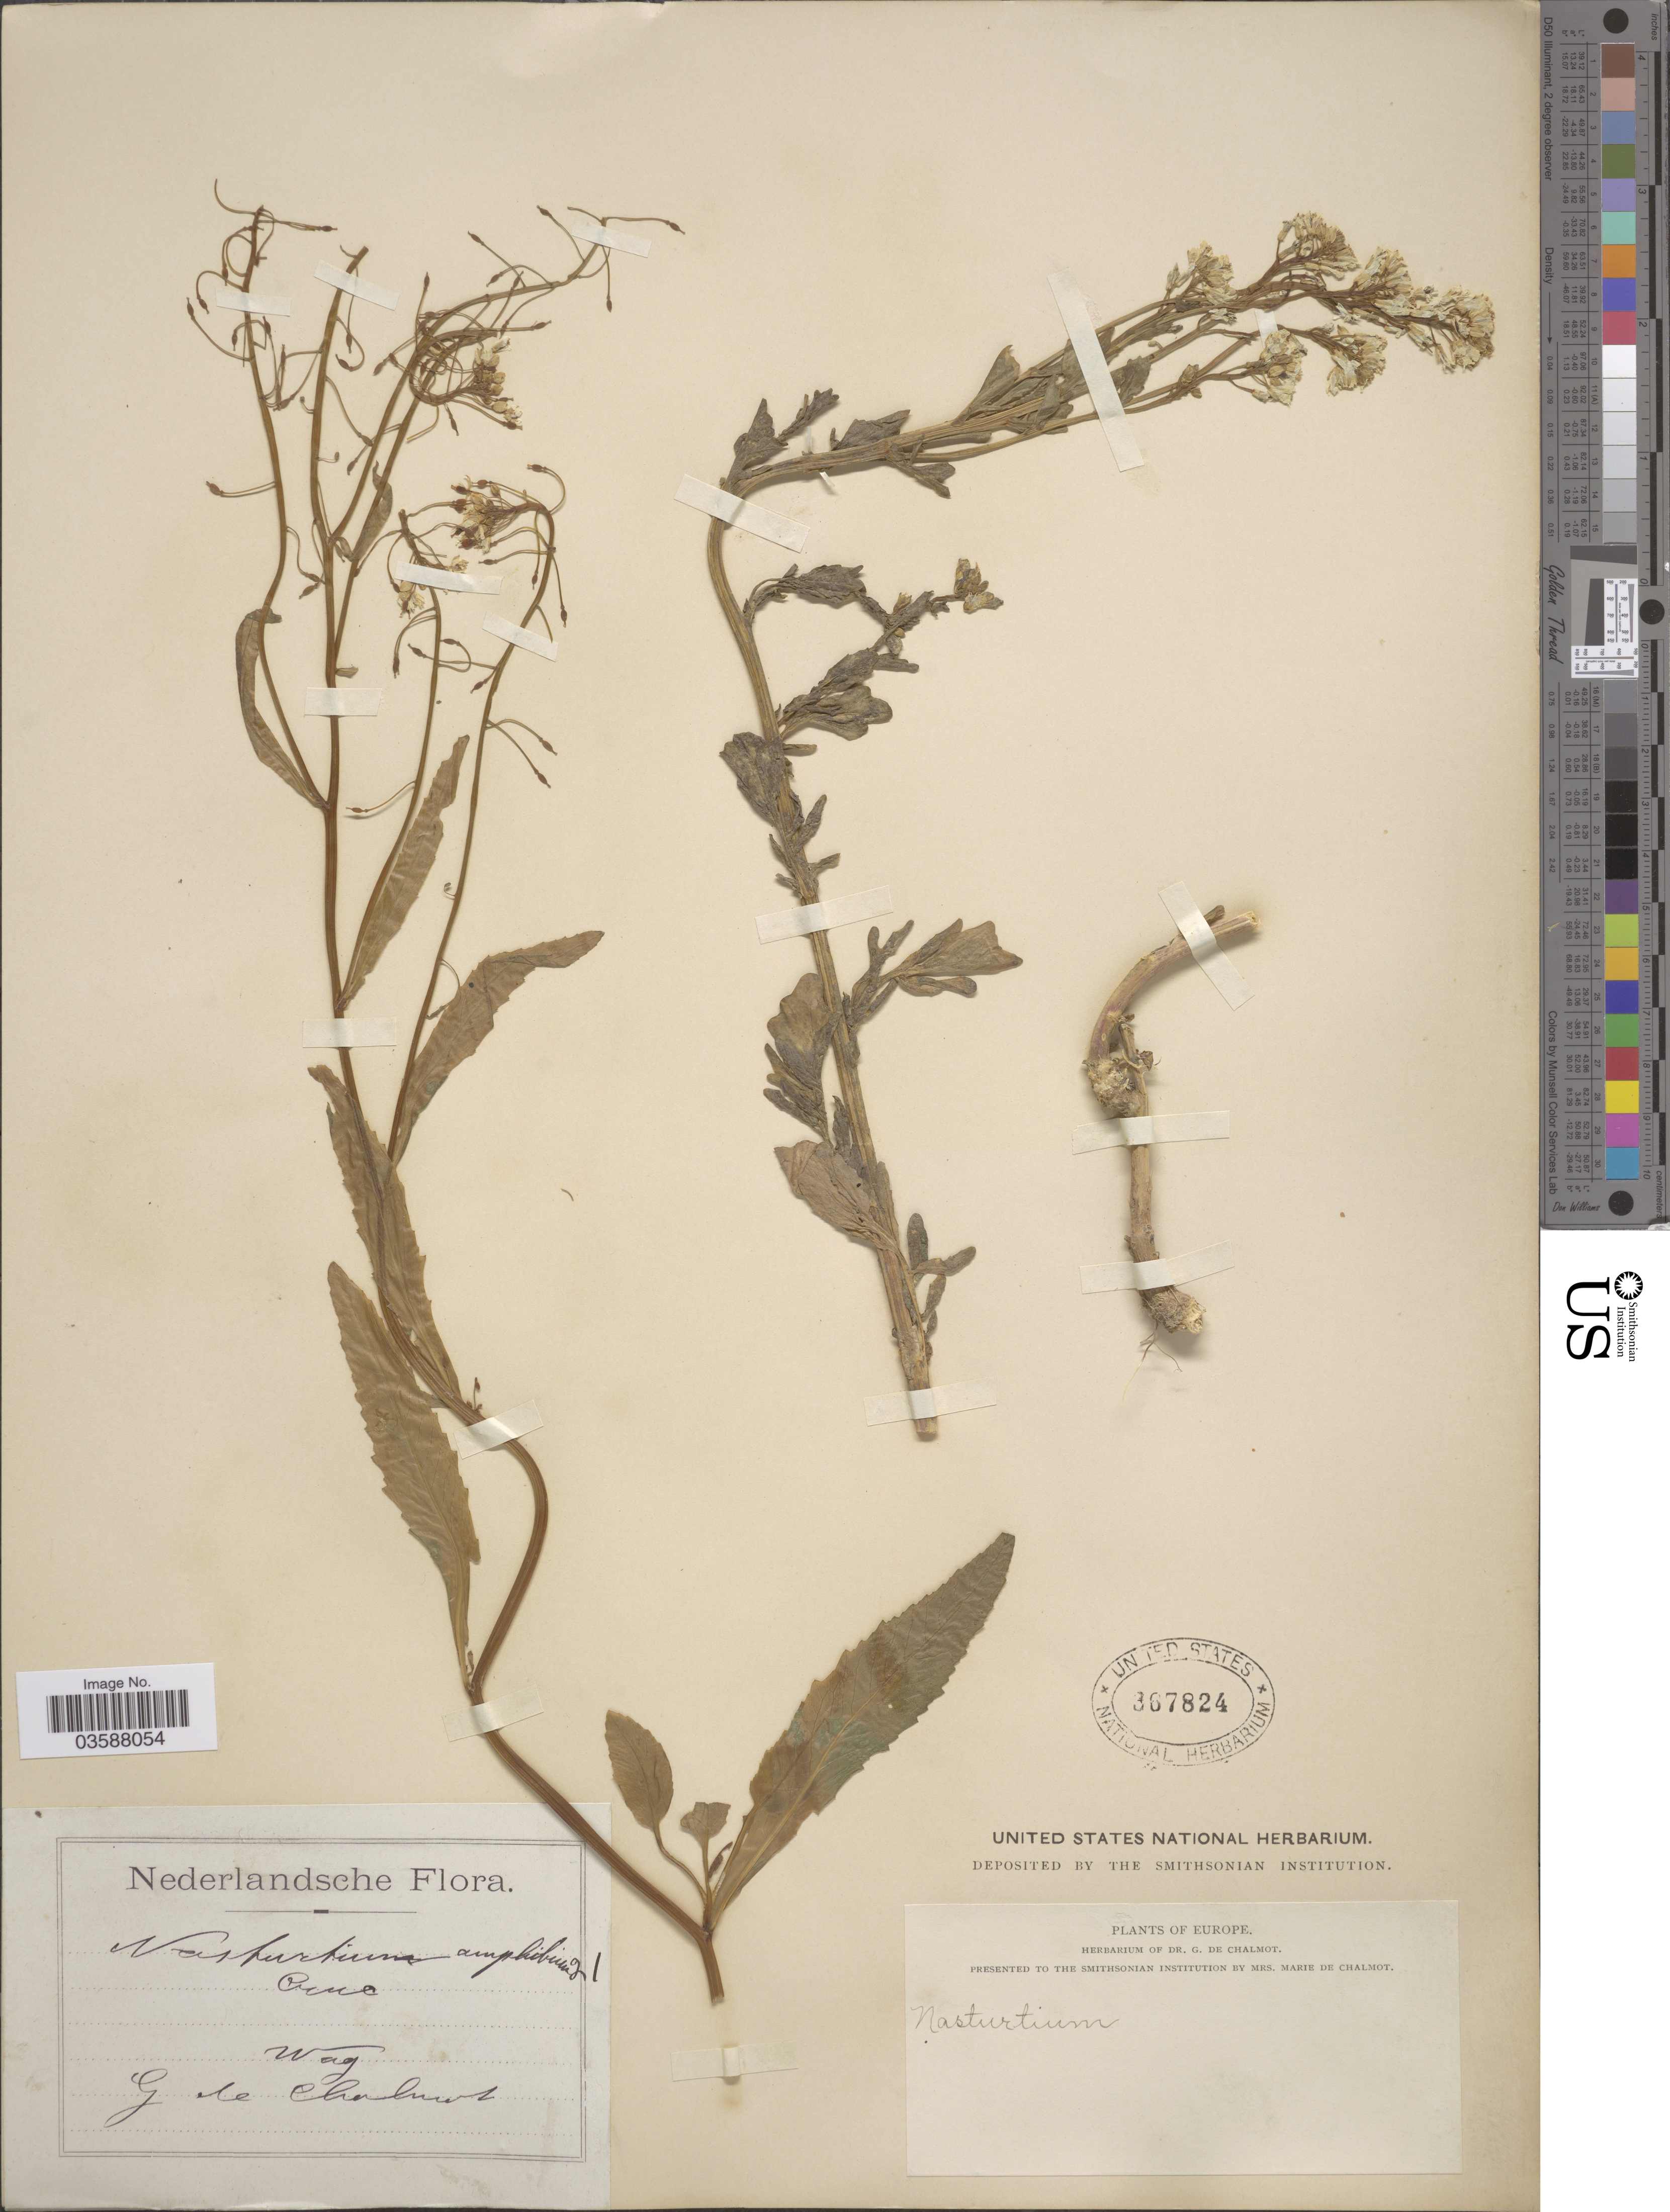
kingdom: Plantae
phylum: Tracheophyta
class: Magnoliopsida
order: Brassicales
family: Brassicaceae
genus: Rorippa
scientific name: Rorippa amphibia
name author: (L.) Besser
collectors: G. de Chalmot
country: Netherlands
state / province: Gelderland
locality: Wag.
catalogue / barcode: US 367824